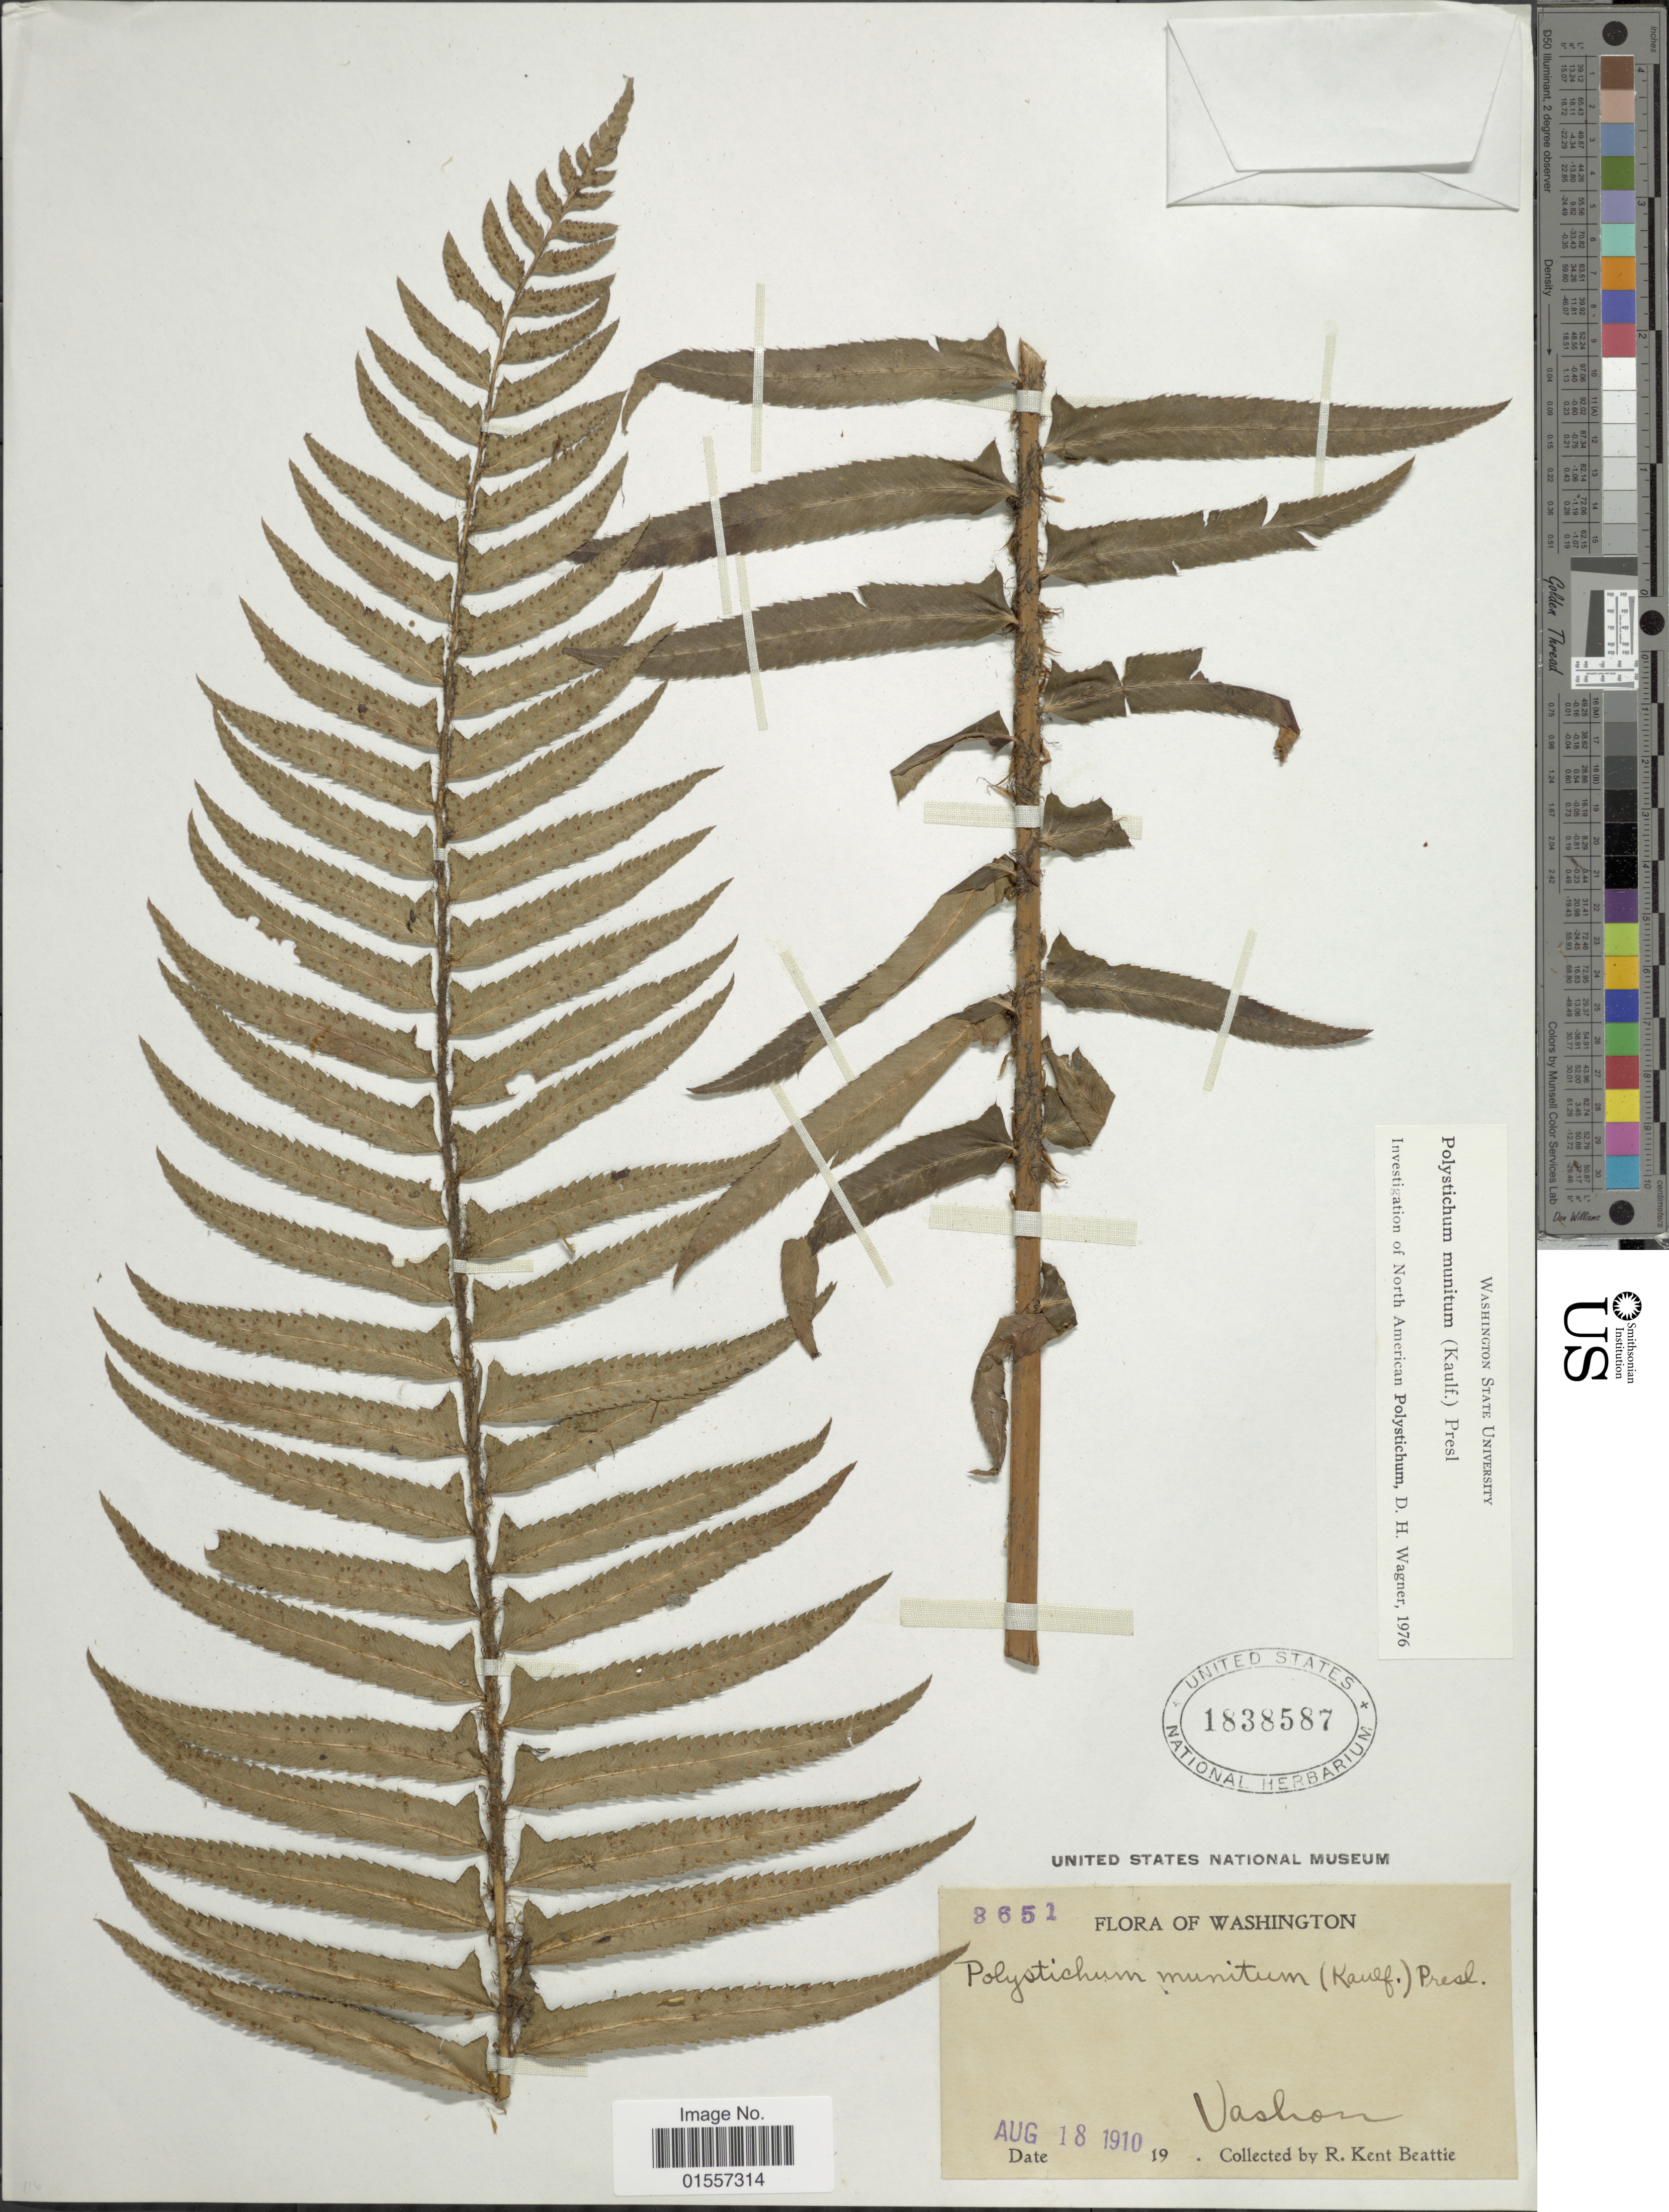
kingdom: Plantae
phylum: Tracheophyta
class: Polypodiopsida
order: Polypodiales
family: Dryopteridaceae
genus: Polystichum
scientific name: Polystichum munitum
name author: (Kaulf.) C. Presl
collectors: R. K. Beattie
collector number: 8651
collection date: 1910-08-18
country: United States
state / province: Washington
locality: Vashon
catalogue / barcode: US 1838587